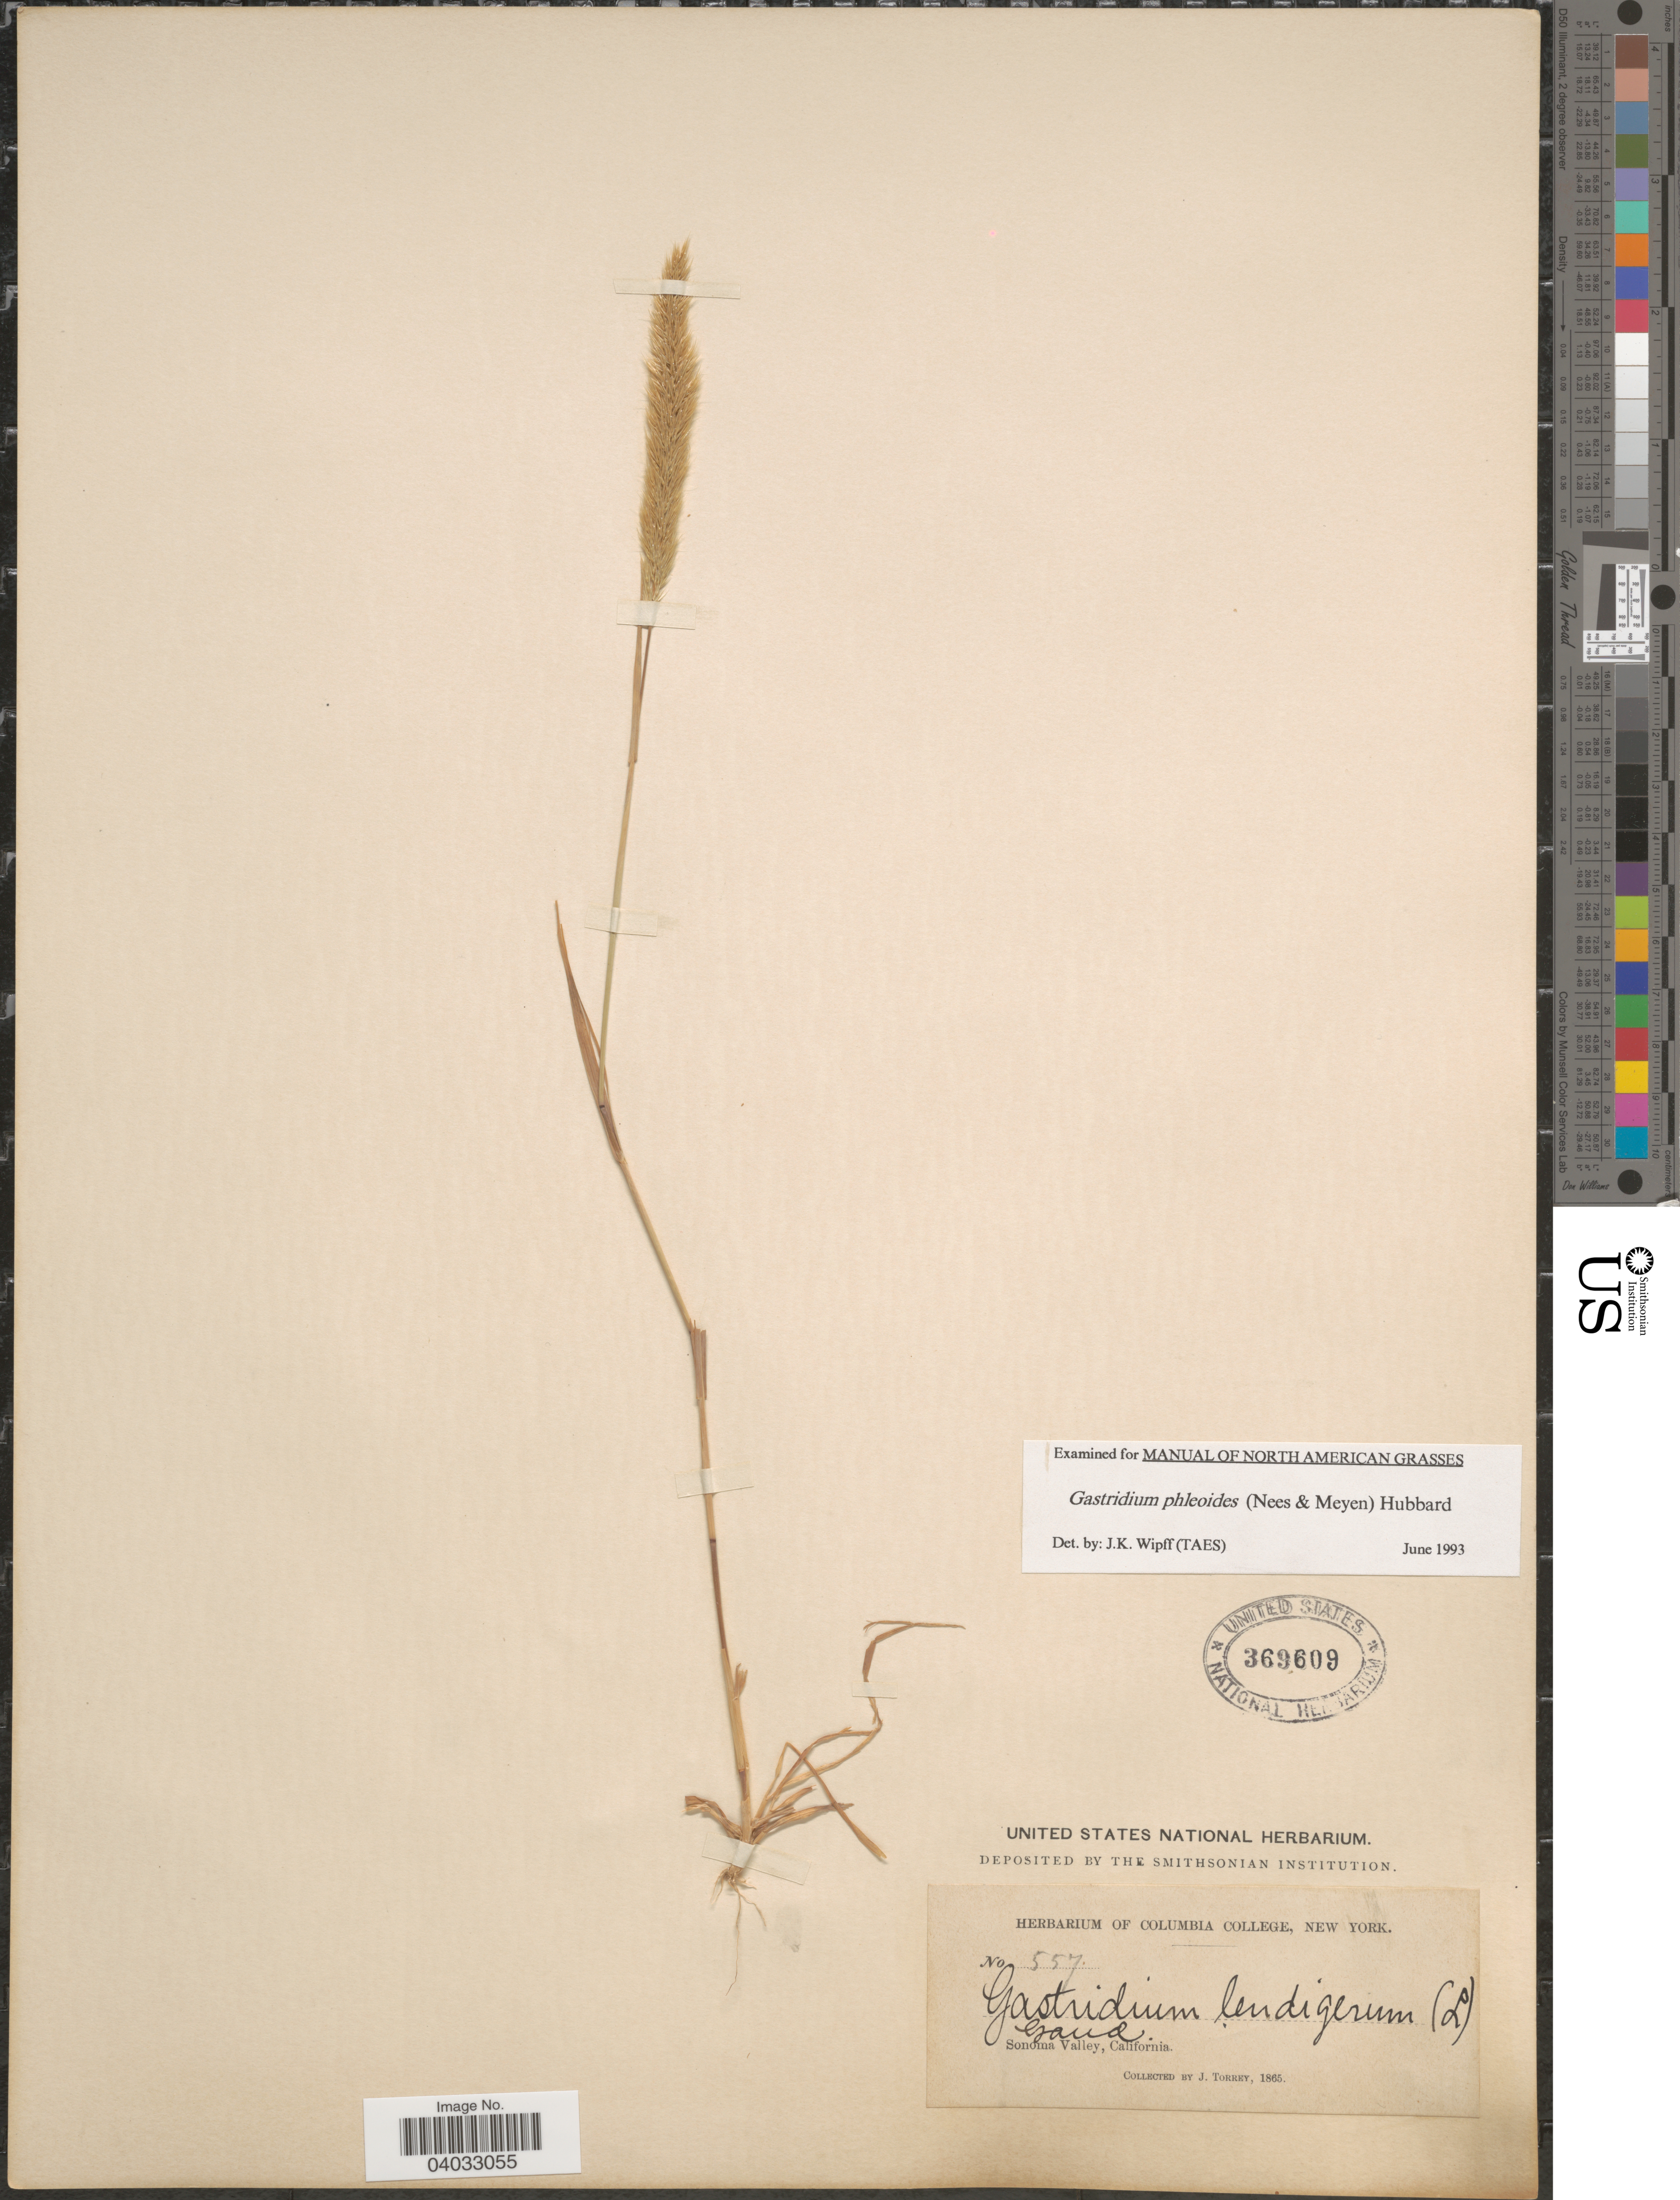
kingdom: Plantae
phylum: Tracheophyta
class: Liliopsida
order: Poales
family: Poaceae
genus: Gastridium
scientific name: Gastridium phleoides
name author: (Nees) C.E. Hubb.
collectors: J. Torrey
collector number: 557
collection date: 1865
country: United States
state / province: California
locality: Sonoma Valley.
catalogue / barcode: US 369609